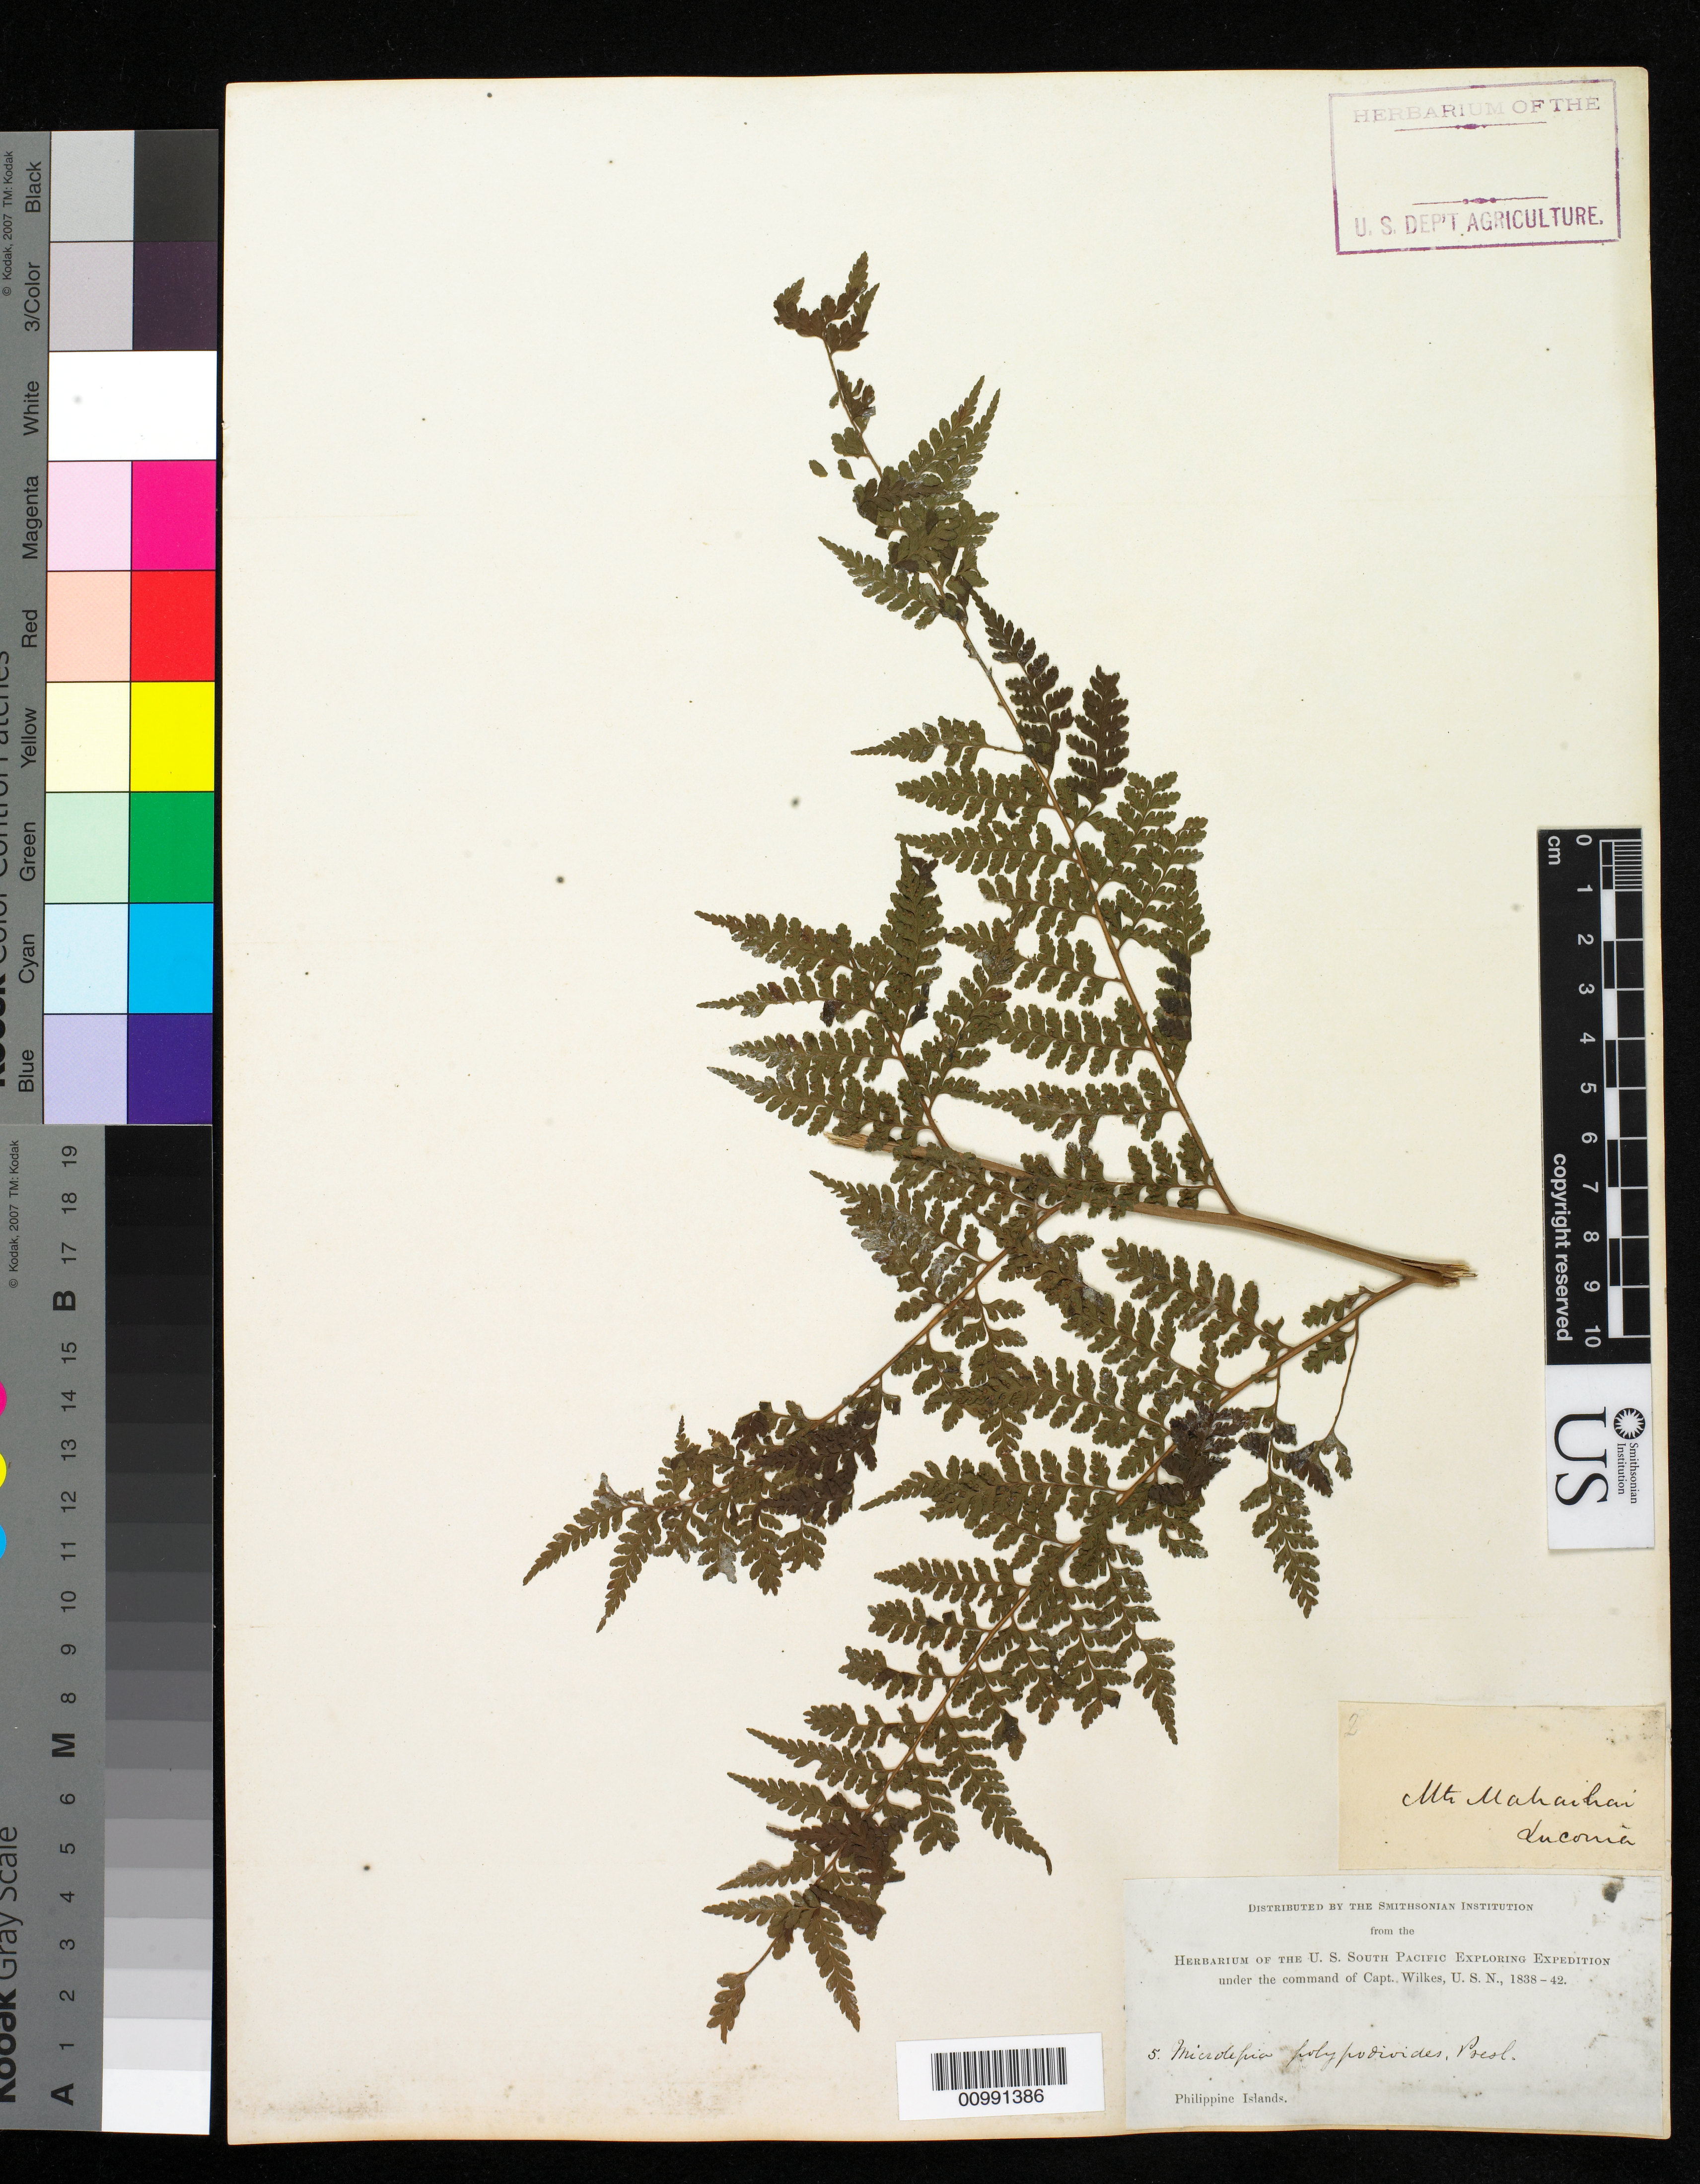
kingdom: Plantae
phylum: Tracheophyta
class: Polypodiopsida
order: Polypodiales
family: Dennstaedtiaceae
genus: Microlepia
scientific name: Microlepia speluncae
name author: (L.) T. Moore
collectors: Wilkes Explor. Exped.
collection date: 1838/1842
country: Philippines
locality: Malesia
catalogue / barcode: US 98708